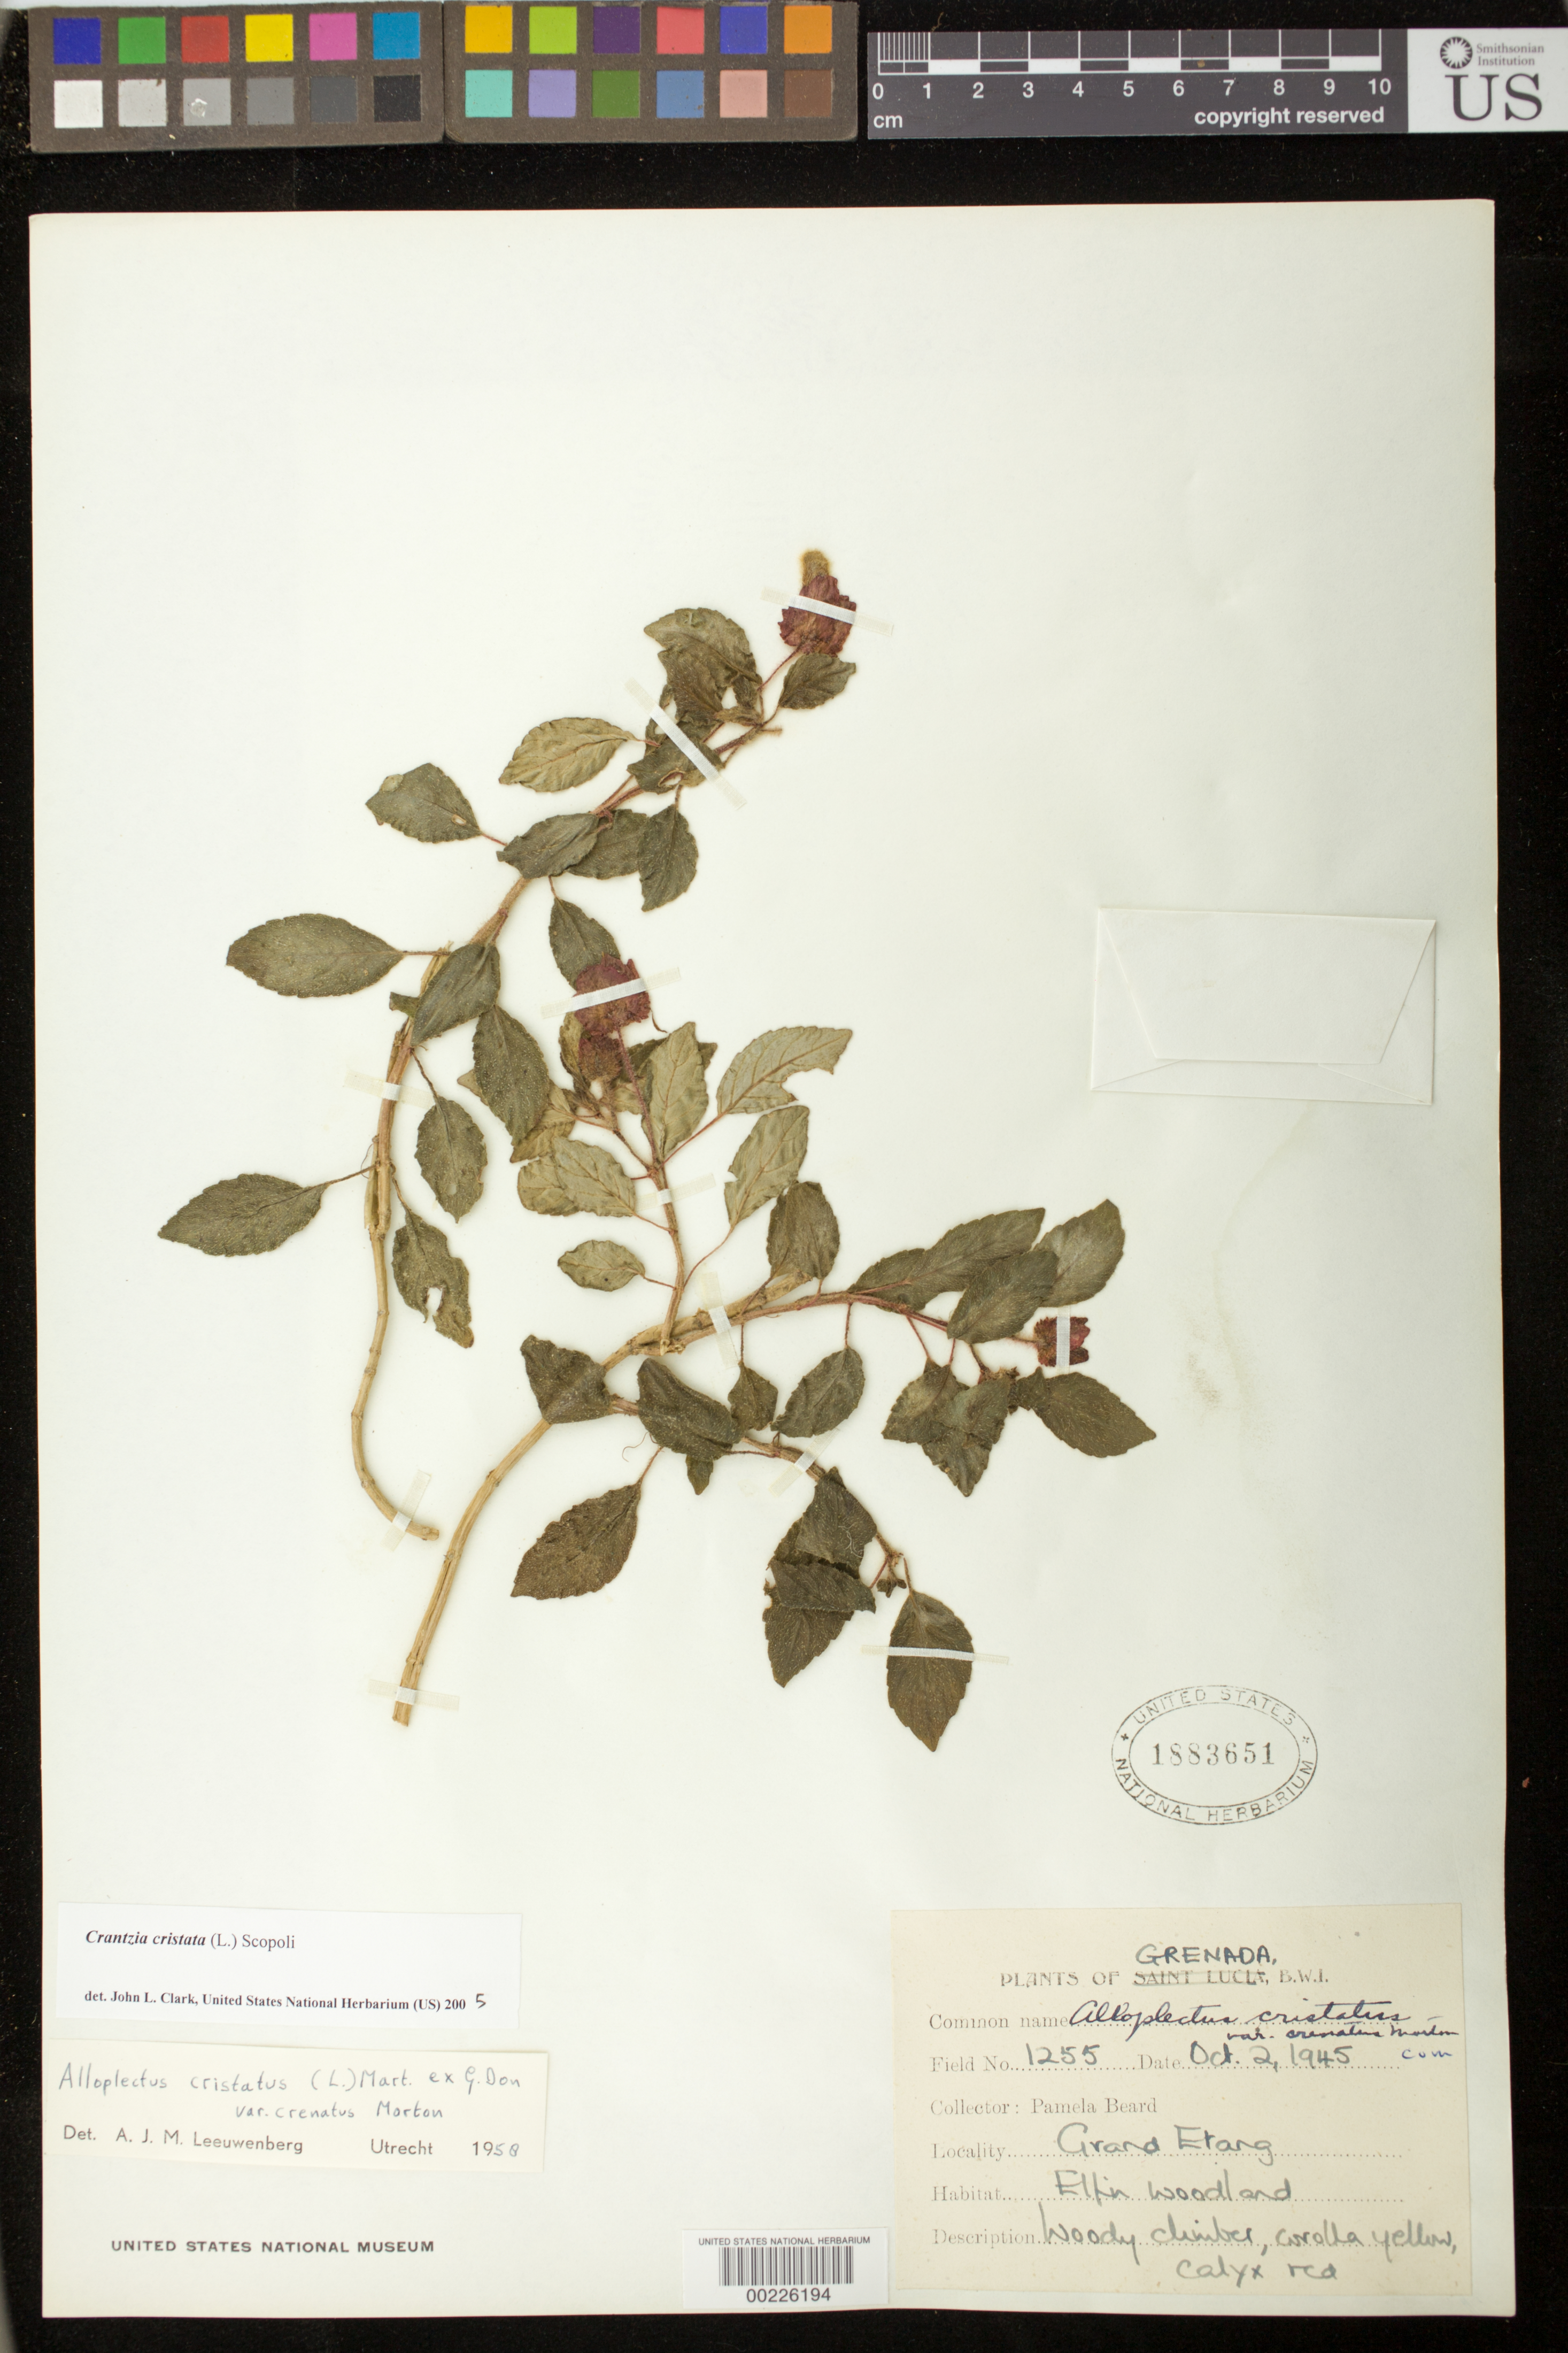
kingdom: Plantae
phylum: Tracheophyta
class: Magnoliopsida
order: Lamiales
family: Gesneriaceae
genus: Crantzia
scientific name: Crantzia cristata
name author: (L.) Scop. ex Fritsch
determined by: Clark, J. L., (SEL), The Marie Selby Botanical Garden (UNITED STATES)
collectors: P. Beard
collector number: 1255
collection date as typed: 02 Oct 1945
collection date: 1945-10-02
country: Grenada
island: Grenada I.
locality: Grand Etang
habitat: Elfin woodland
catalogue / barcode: US 1883651